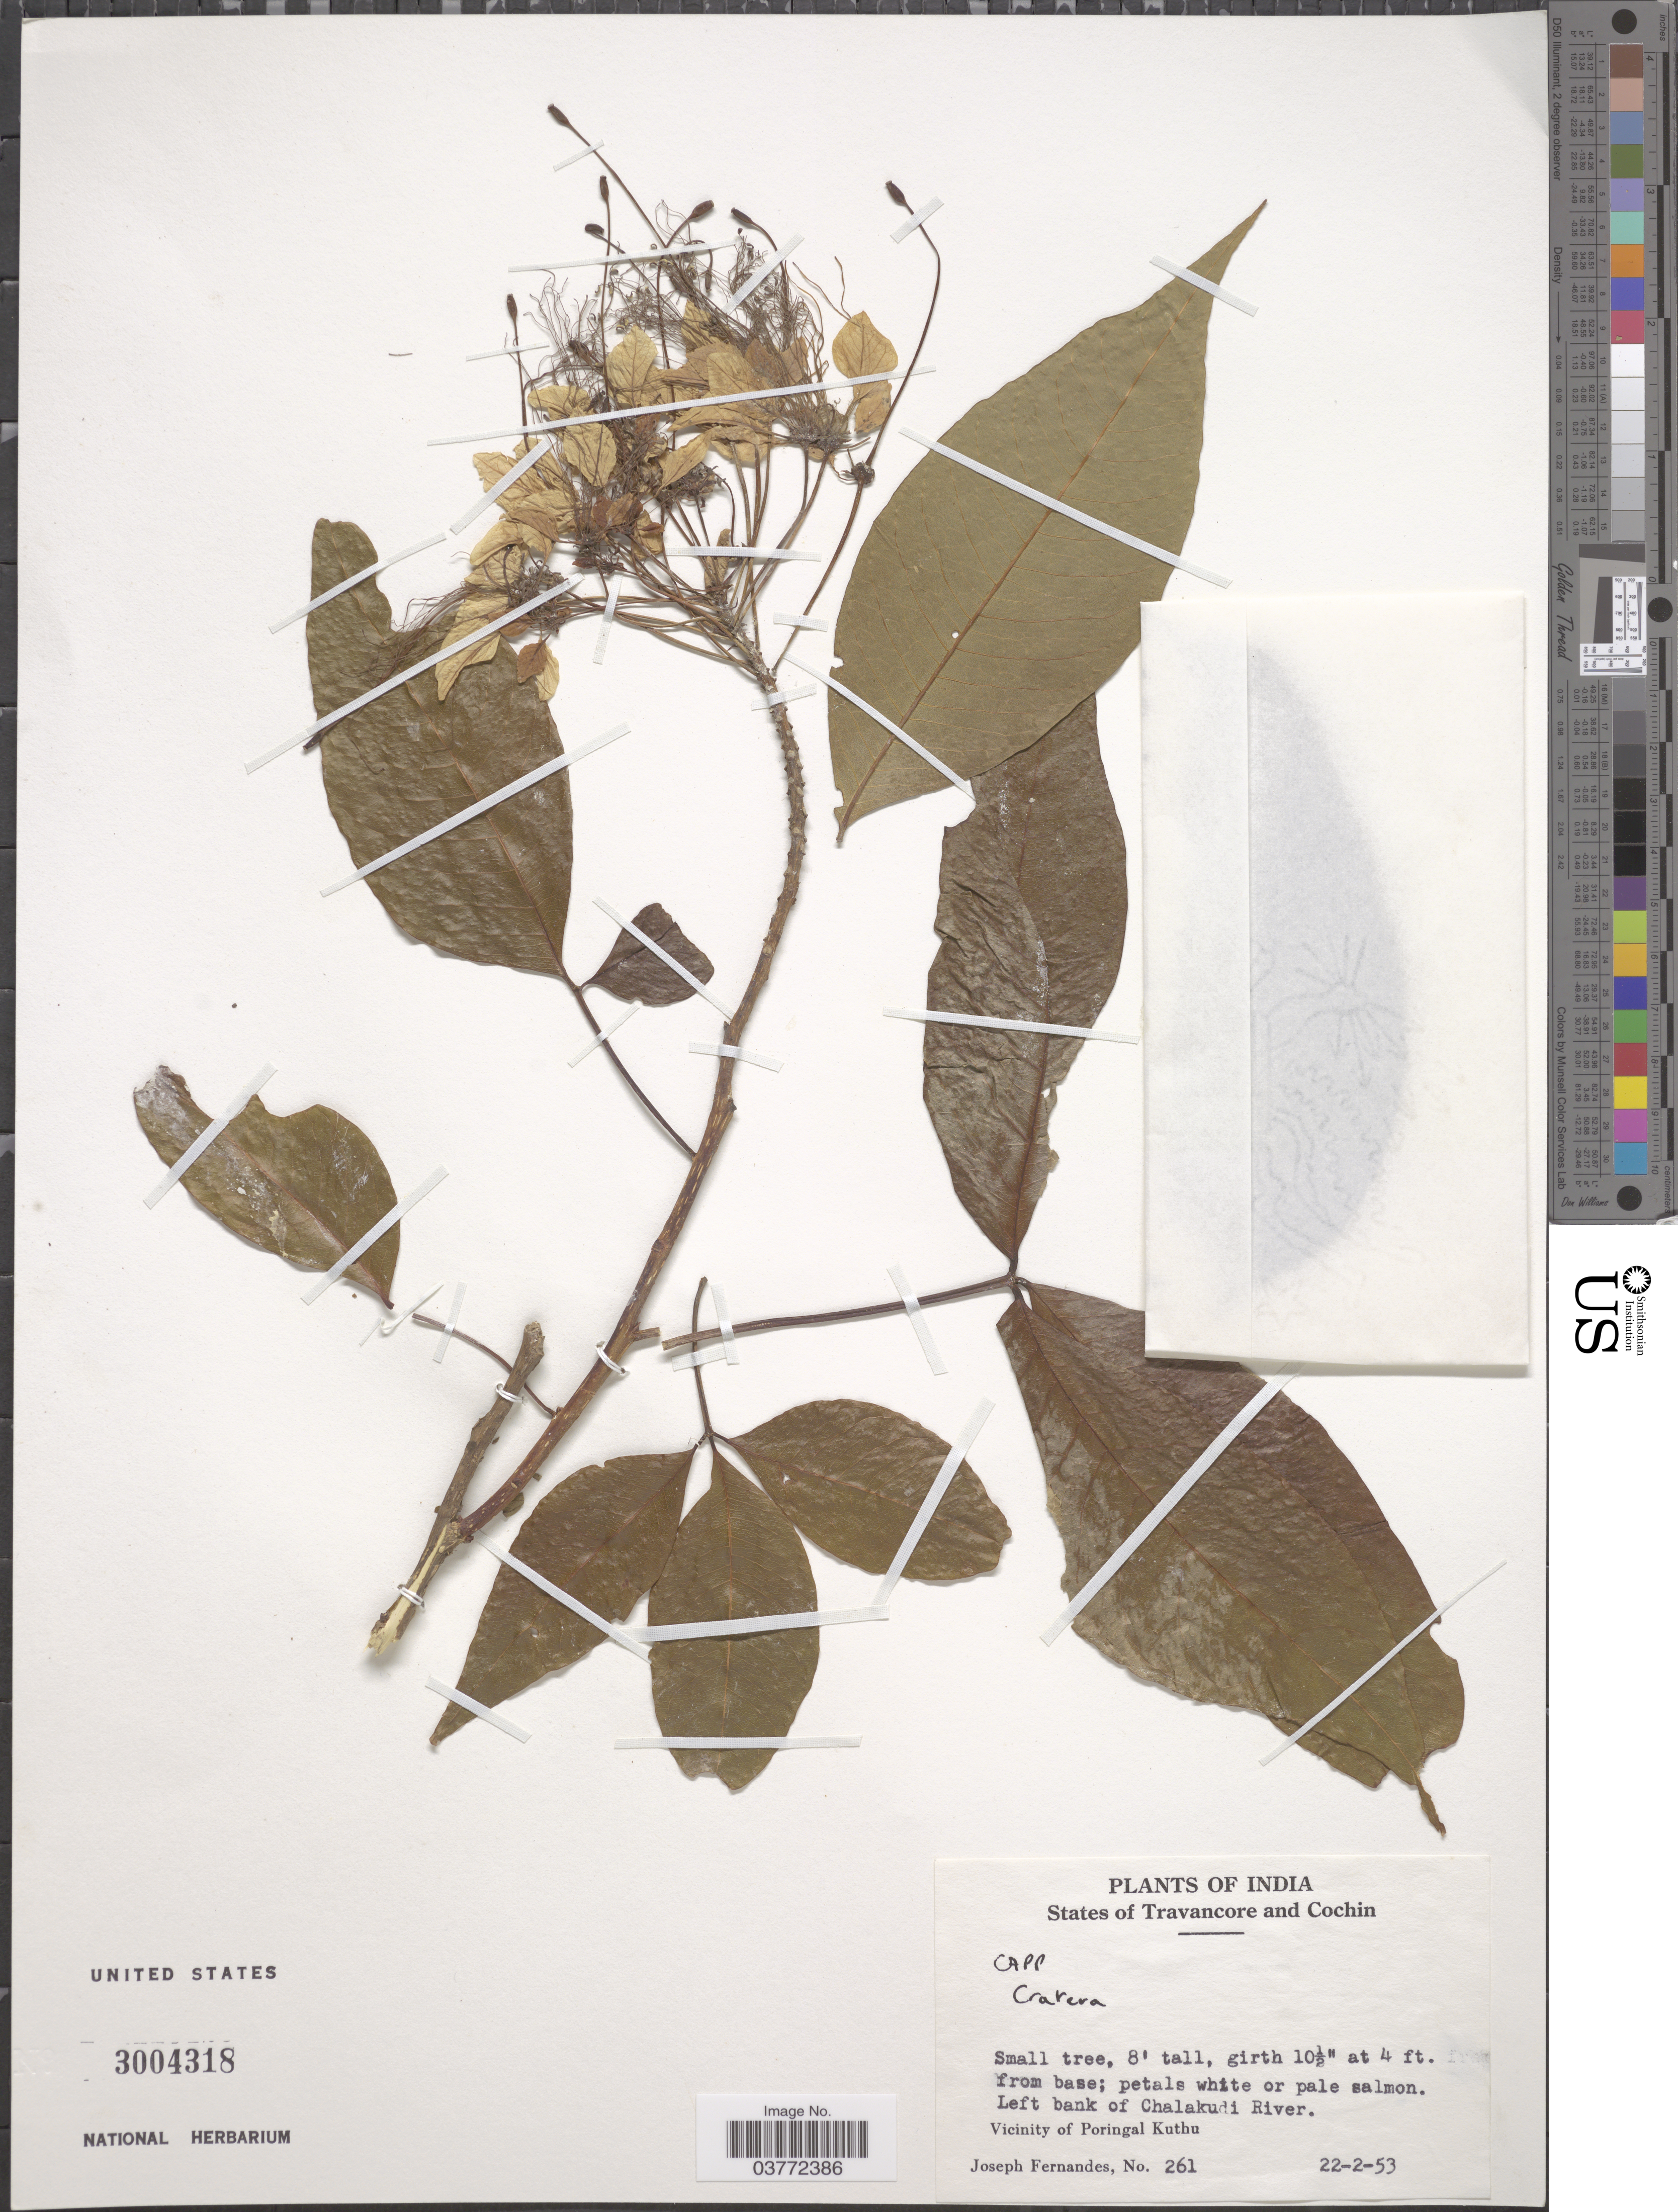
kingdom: Plantae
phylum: Tracheophyta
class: Magnoliopsida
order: Brassicales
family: Capparaceae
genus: Crateva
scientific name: Crateva sp.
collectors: J. Fernandes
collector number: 261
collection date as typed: Transcribed d/m/y: 22/2/53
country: India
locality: States of Travancore and Cochin. Left bank of Chalakudi River. Vicinity of Poringal Kuthu.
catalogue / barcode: US 3004318